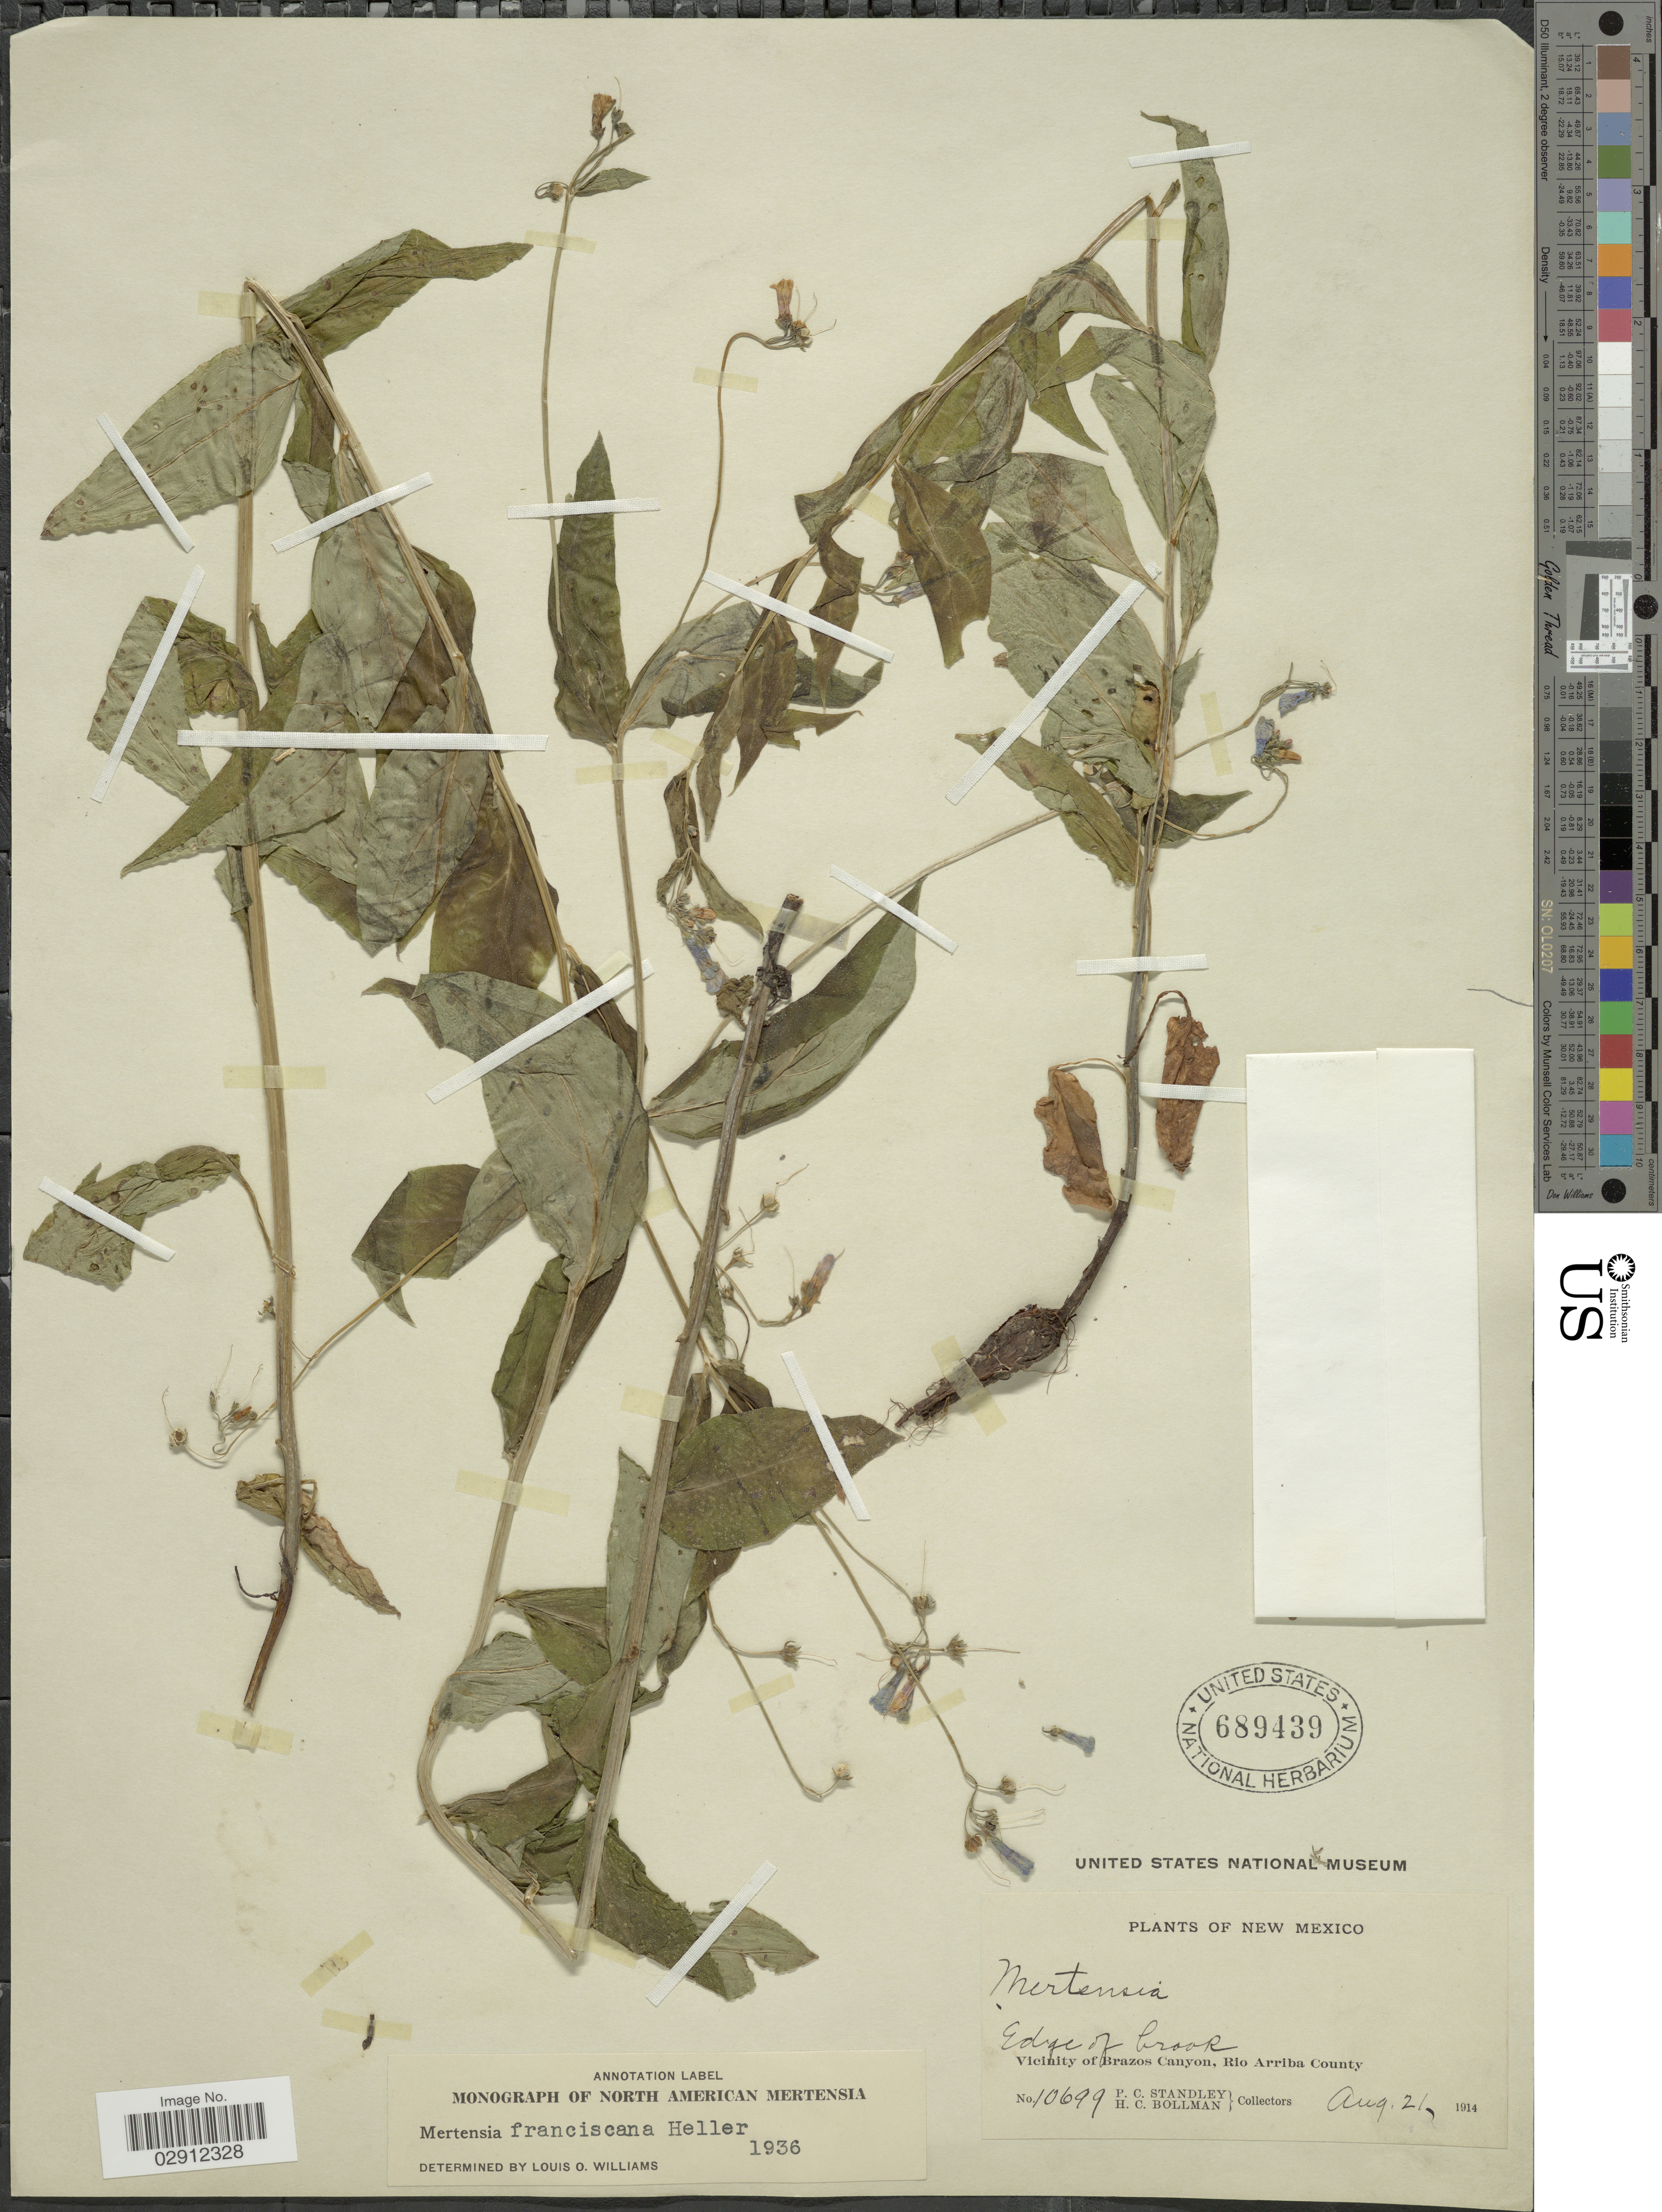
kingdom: Plantae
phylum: Tracheophyta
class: Magnoliopsida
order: Boraginales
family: Boraginaceae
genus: Mertensia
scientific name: Mertensia franciscana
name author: A. Heller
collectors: P. C. Standley & H. C. Bollman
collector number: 10699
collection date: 1914-08-21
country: United States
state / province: New Mexico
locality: Edge of brook. Vicinity of Brazos Canyon, Rio Arriba County.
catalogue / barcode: US 689439